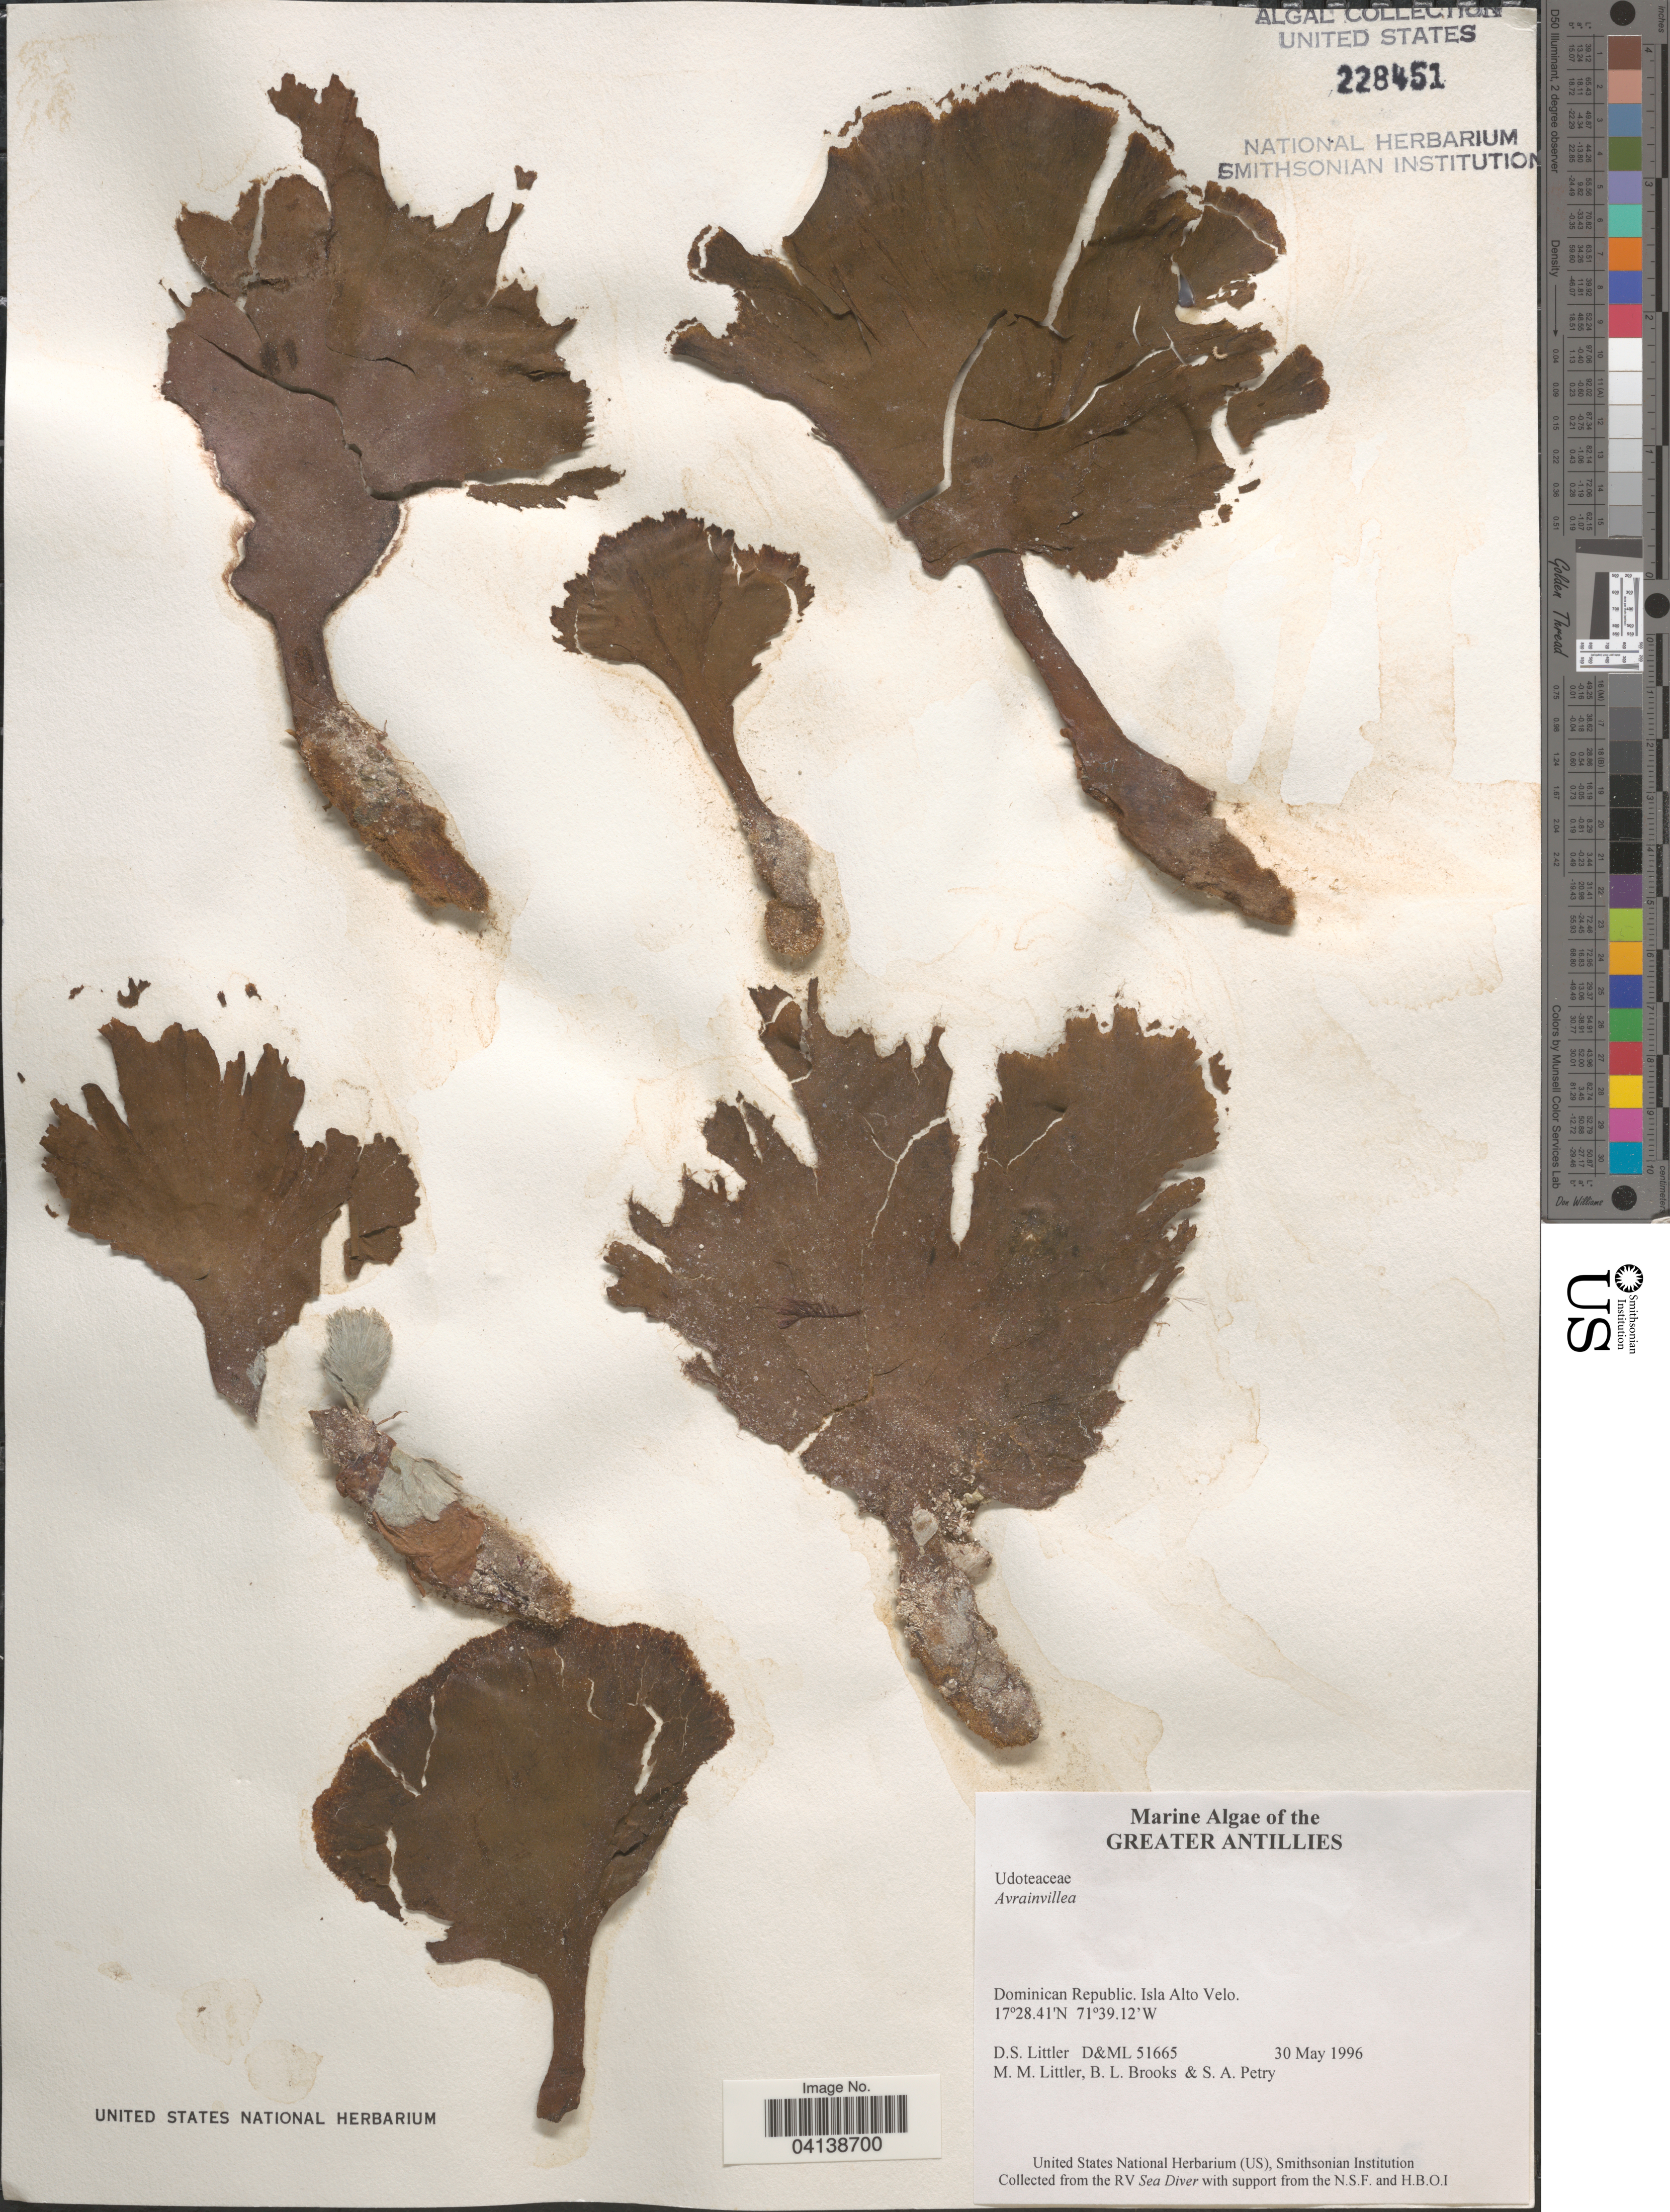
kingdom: Plantae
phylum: Chlorophyta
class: Ulvophyceae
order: Bryopsidales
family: Dichotomosiphonaceae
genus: Avrainvillea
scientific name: Avrainvillea sp.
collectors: D. S. Littler, B. Brooks & S. Petry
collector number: D&ML51665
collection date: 1996-05-30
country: Dominican Republic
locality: Greater Antillies. Isla Alto Velo.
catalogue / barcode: US 228451